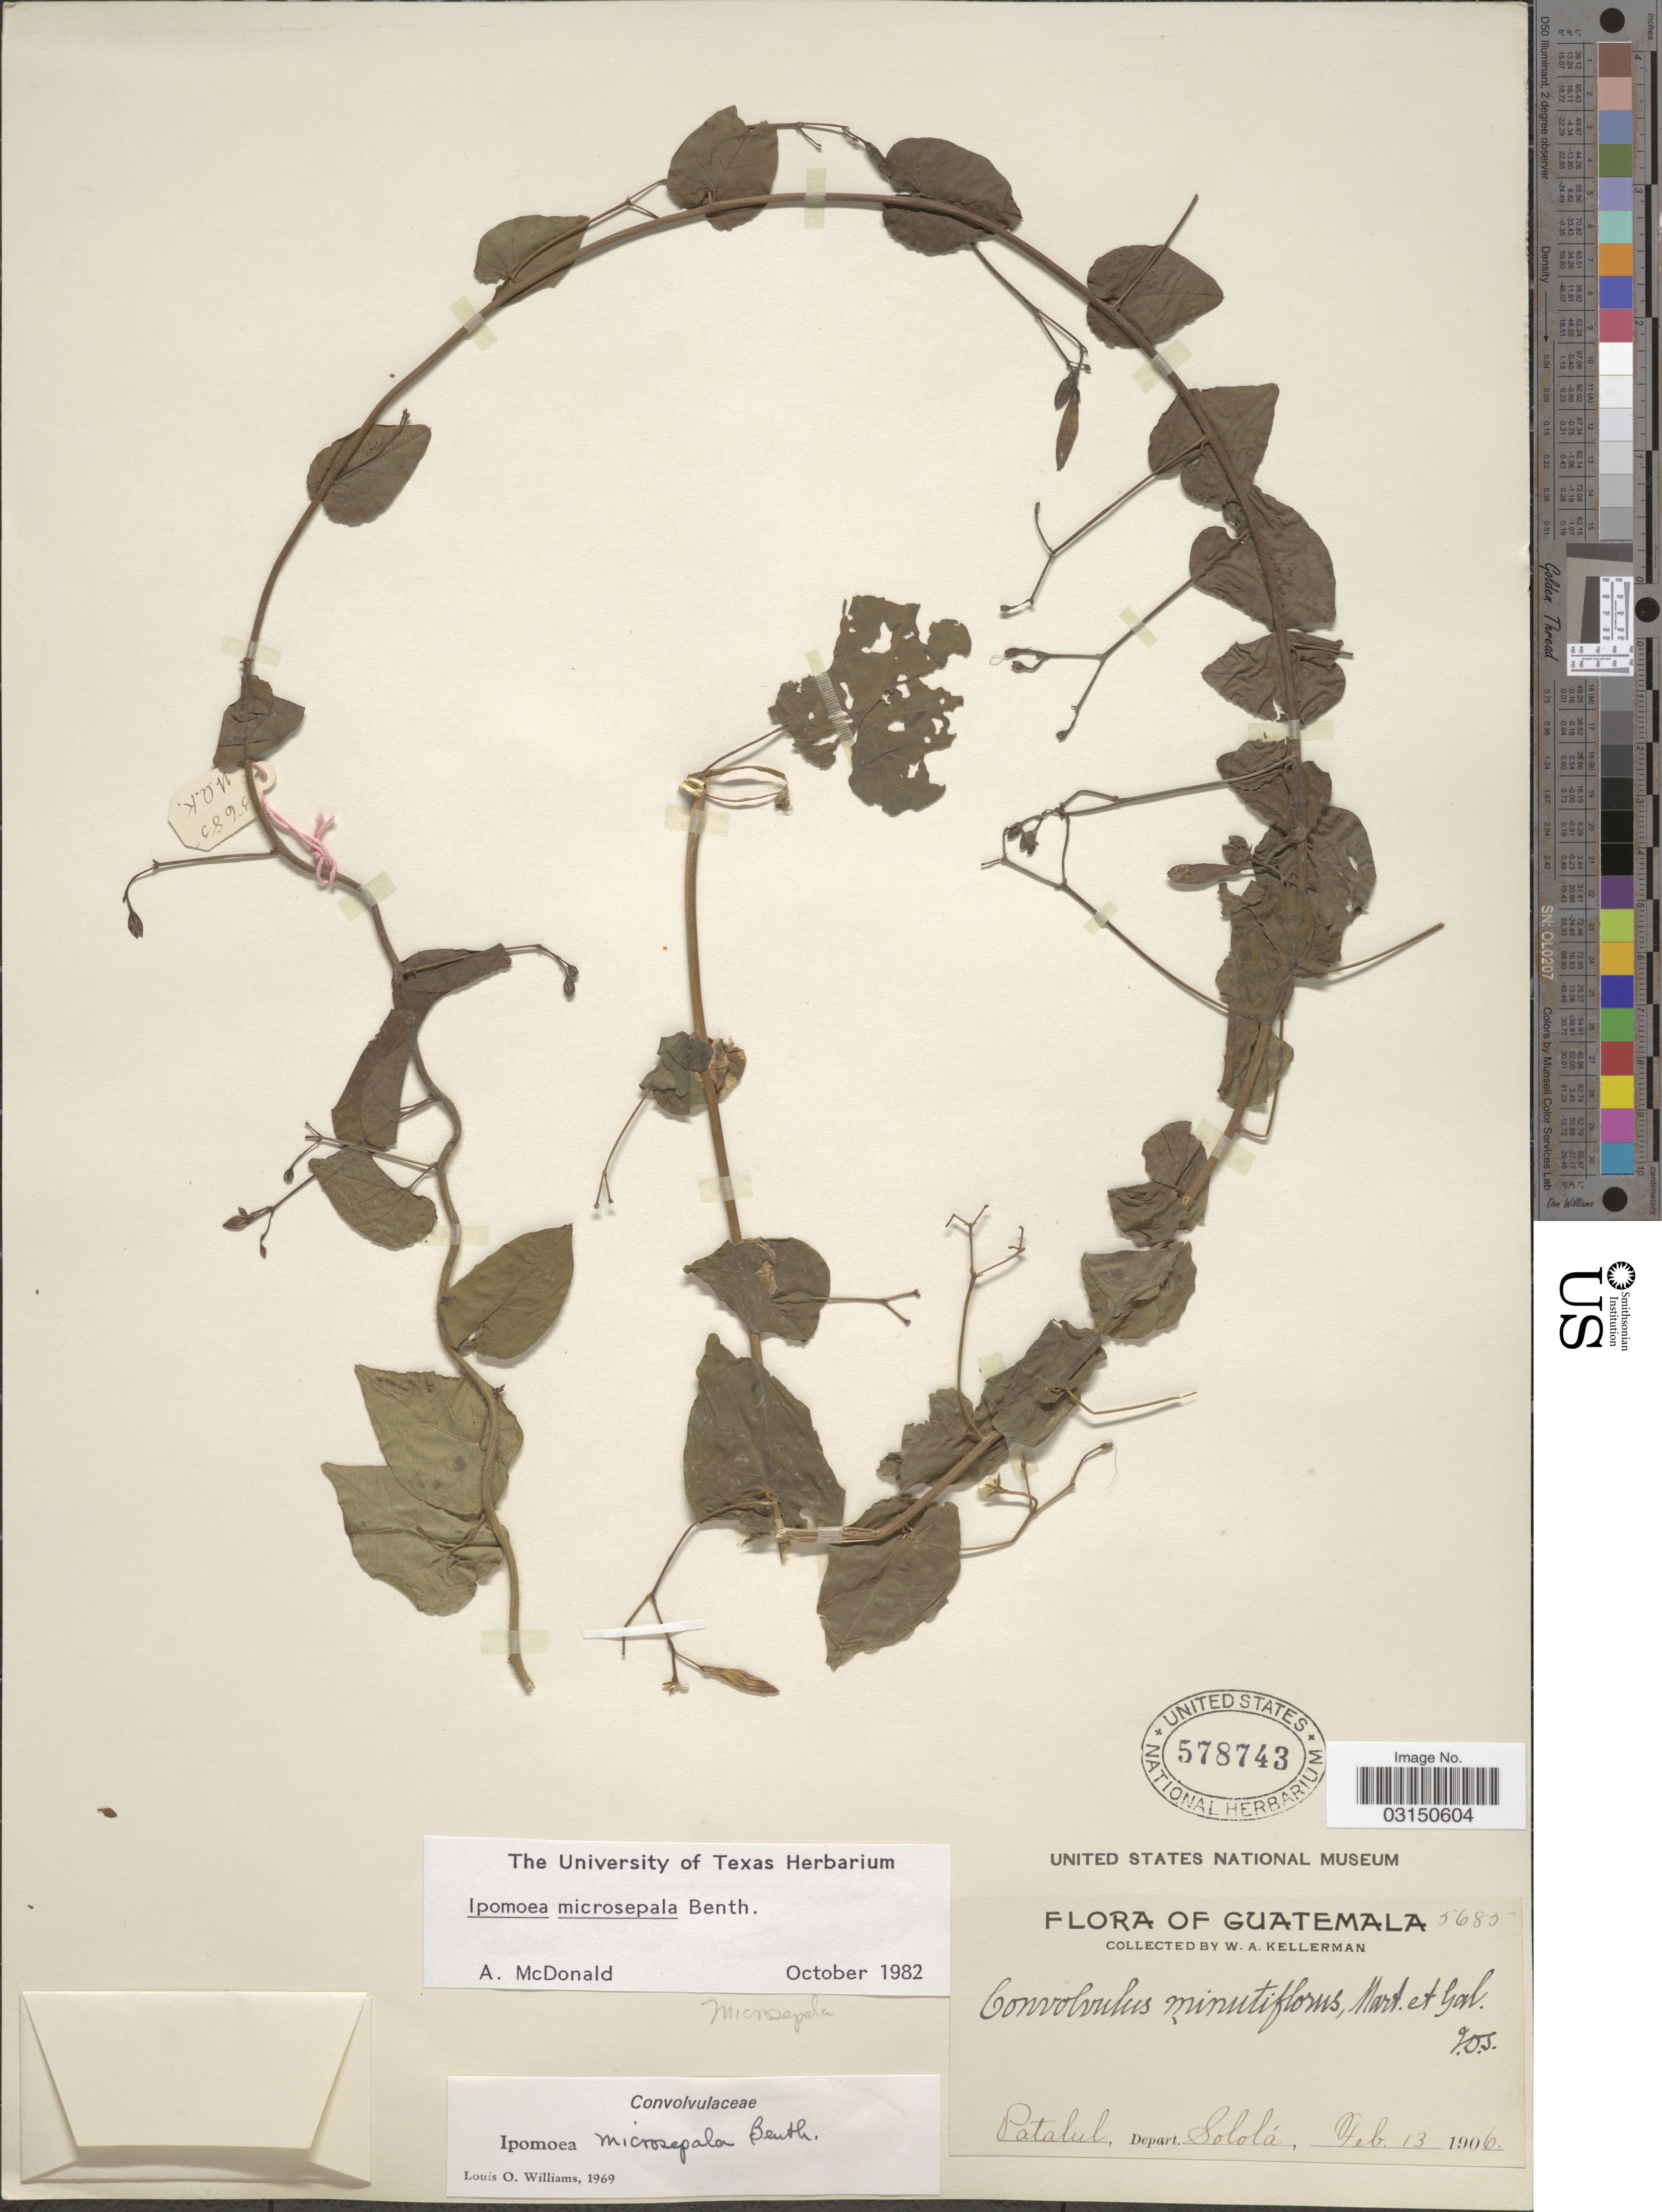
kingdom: Plantae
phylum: Tracheophyta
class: Magnoliopsida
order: Solanales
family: Convolvulaceae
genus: Ipomoea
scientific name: Ipomoea microsepala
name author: Benth.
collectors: W. Kellerman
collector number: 5685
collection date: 1906-02-13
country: Guatemala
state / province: Sololá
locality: Patalul, Depart. Sololá.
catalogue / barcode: US 578743